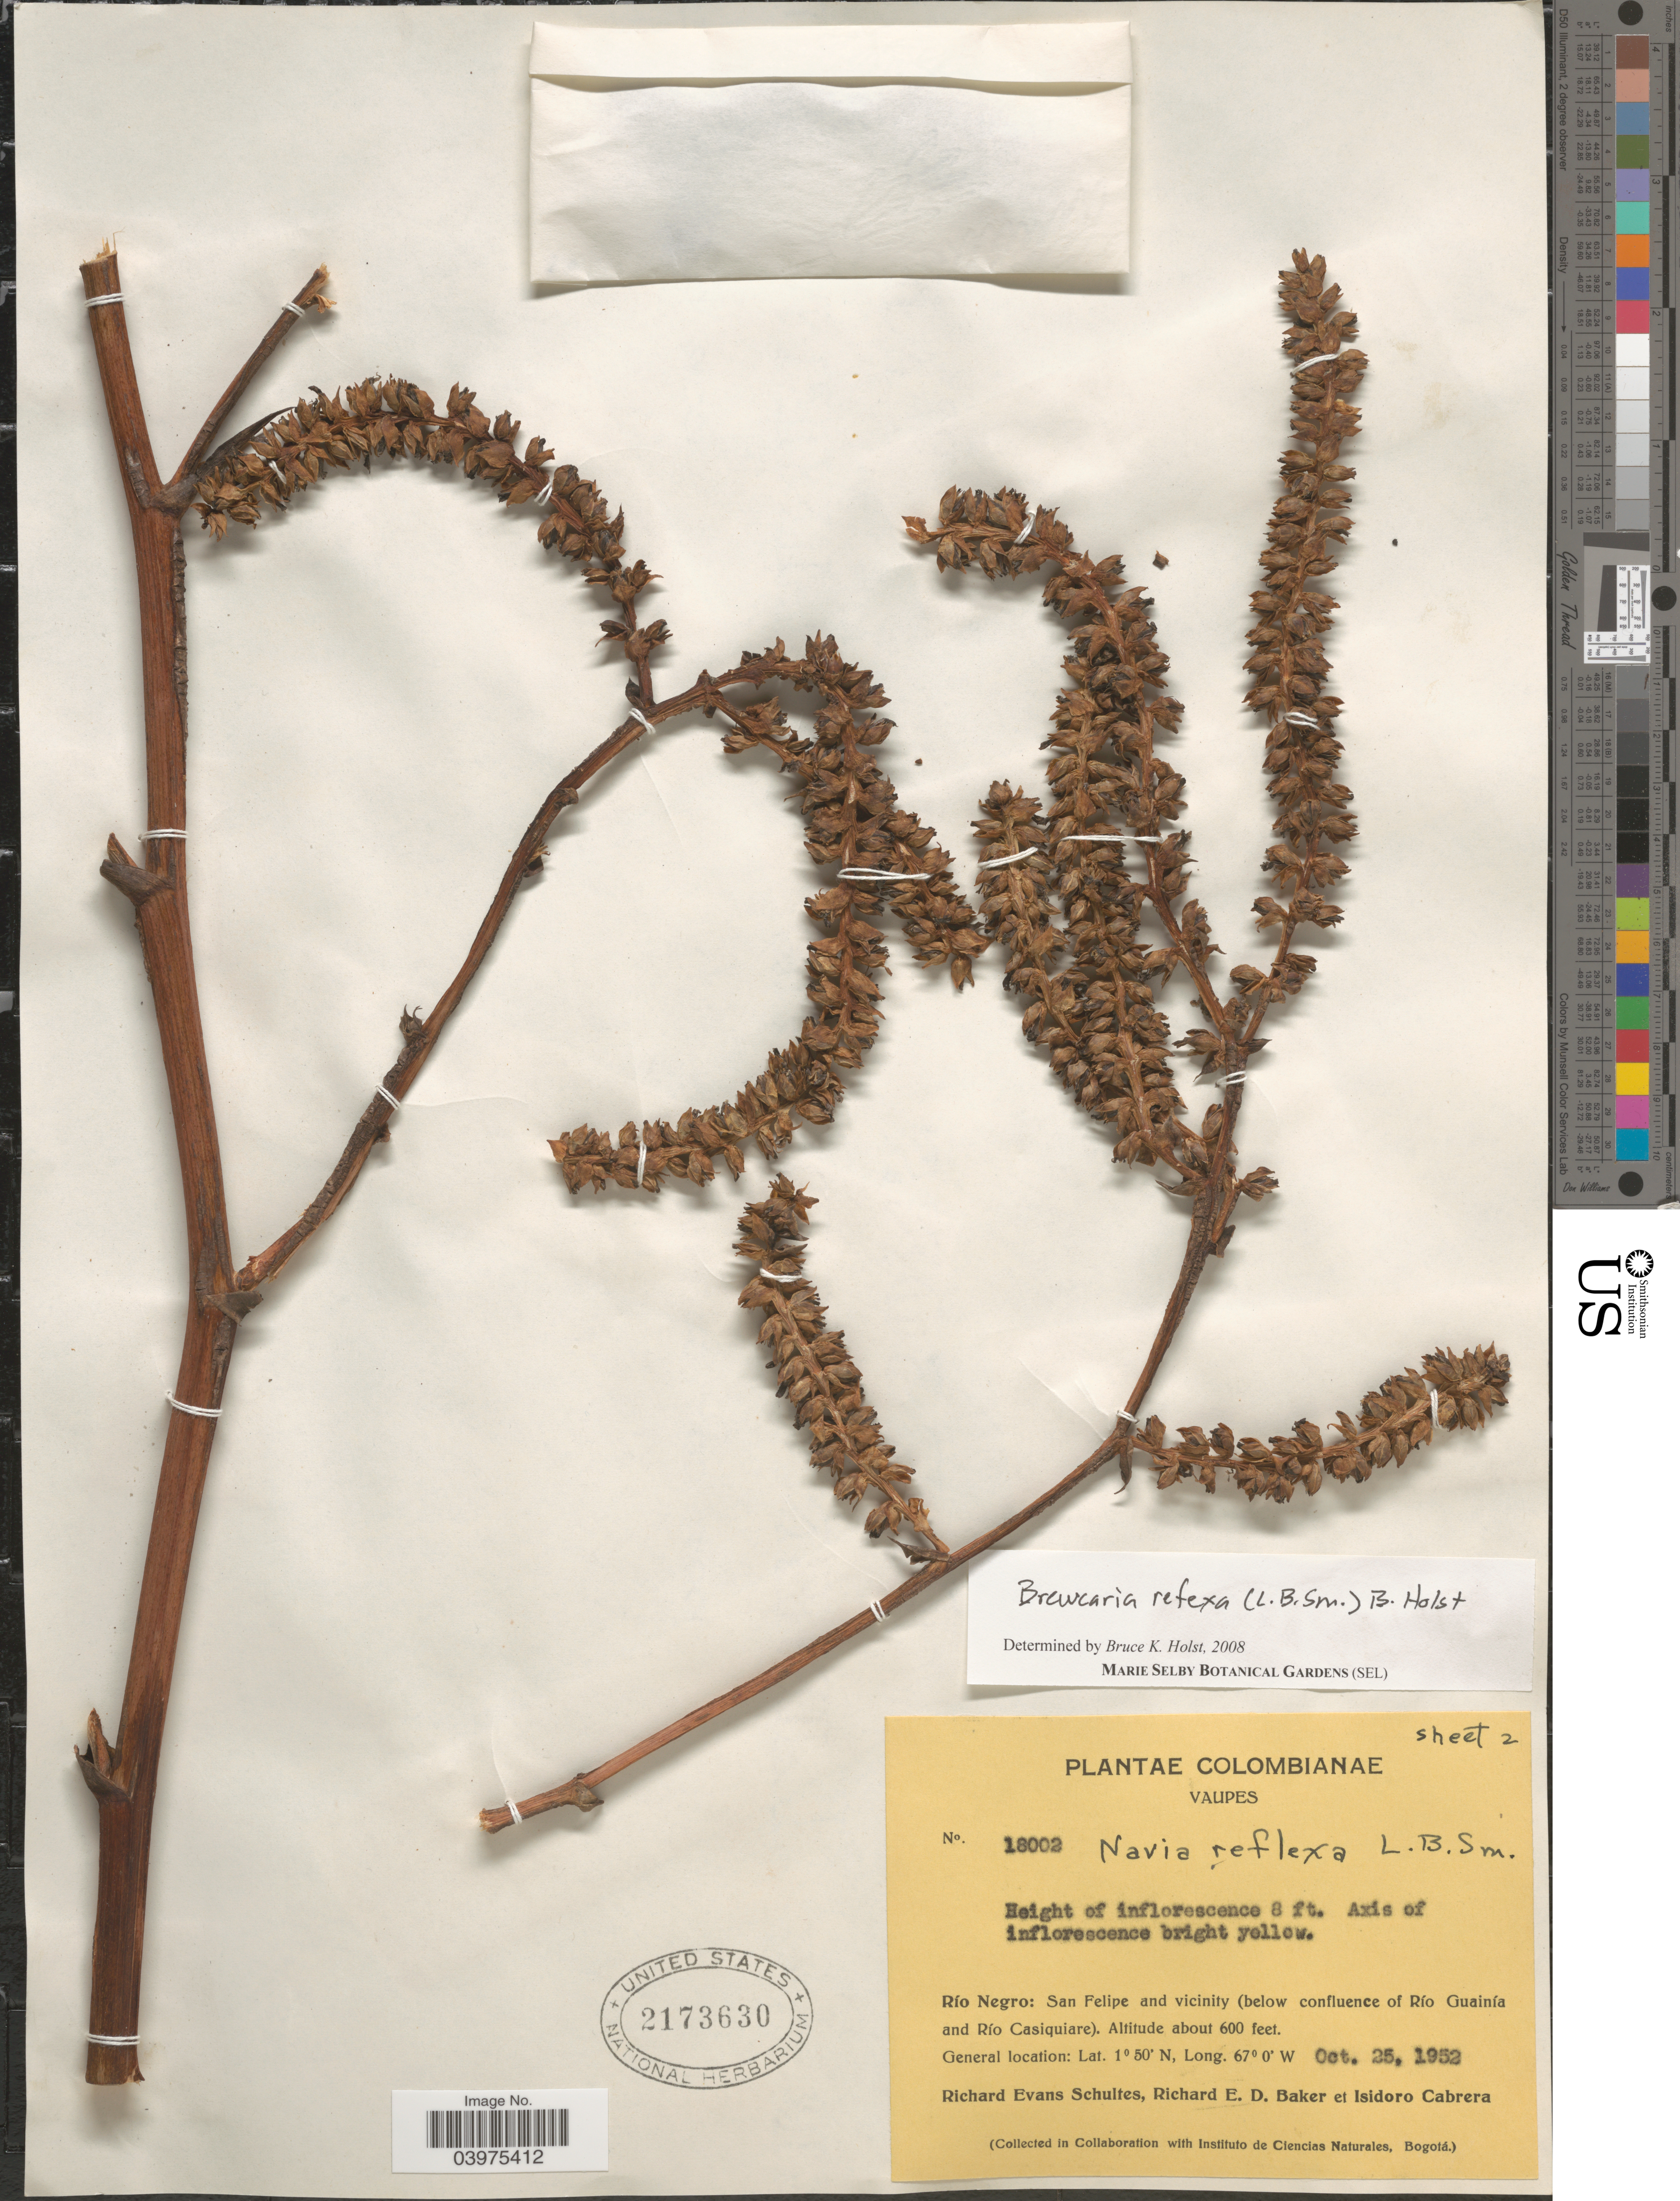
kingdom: Plantae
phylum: Tracheophyta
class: Liliopsida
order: Poales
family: Bromeliaceae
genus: Brewcaria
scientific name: Brewcaria reflexa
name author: (L.B. Sm.) B. Holst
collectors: R. E. Schultes, R. E. D. Baker & I. Cabrera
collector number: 18002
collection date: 1952-10-25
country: Colombia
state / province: Vaupés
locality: Río Negro: San Felipe and vicinity (below confluence of Río Guainía and Río Casiquiare).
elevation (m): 183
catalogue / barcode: US 2173630